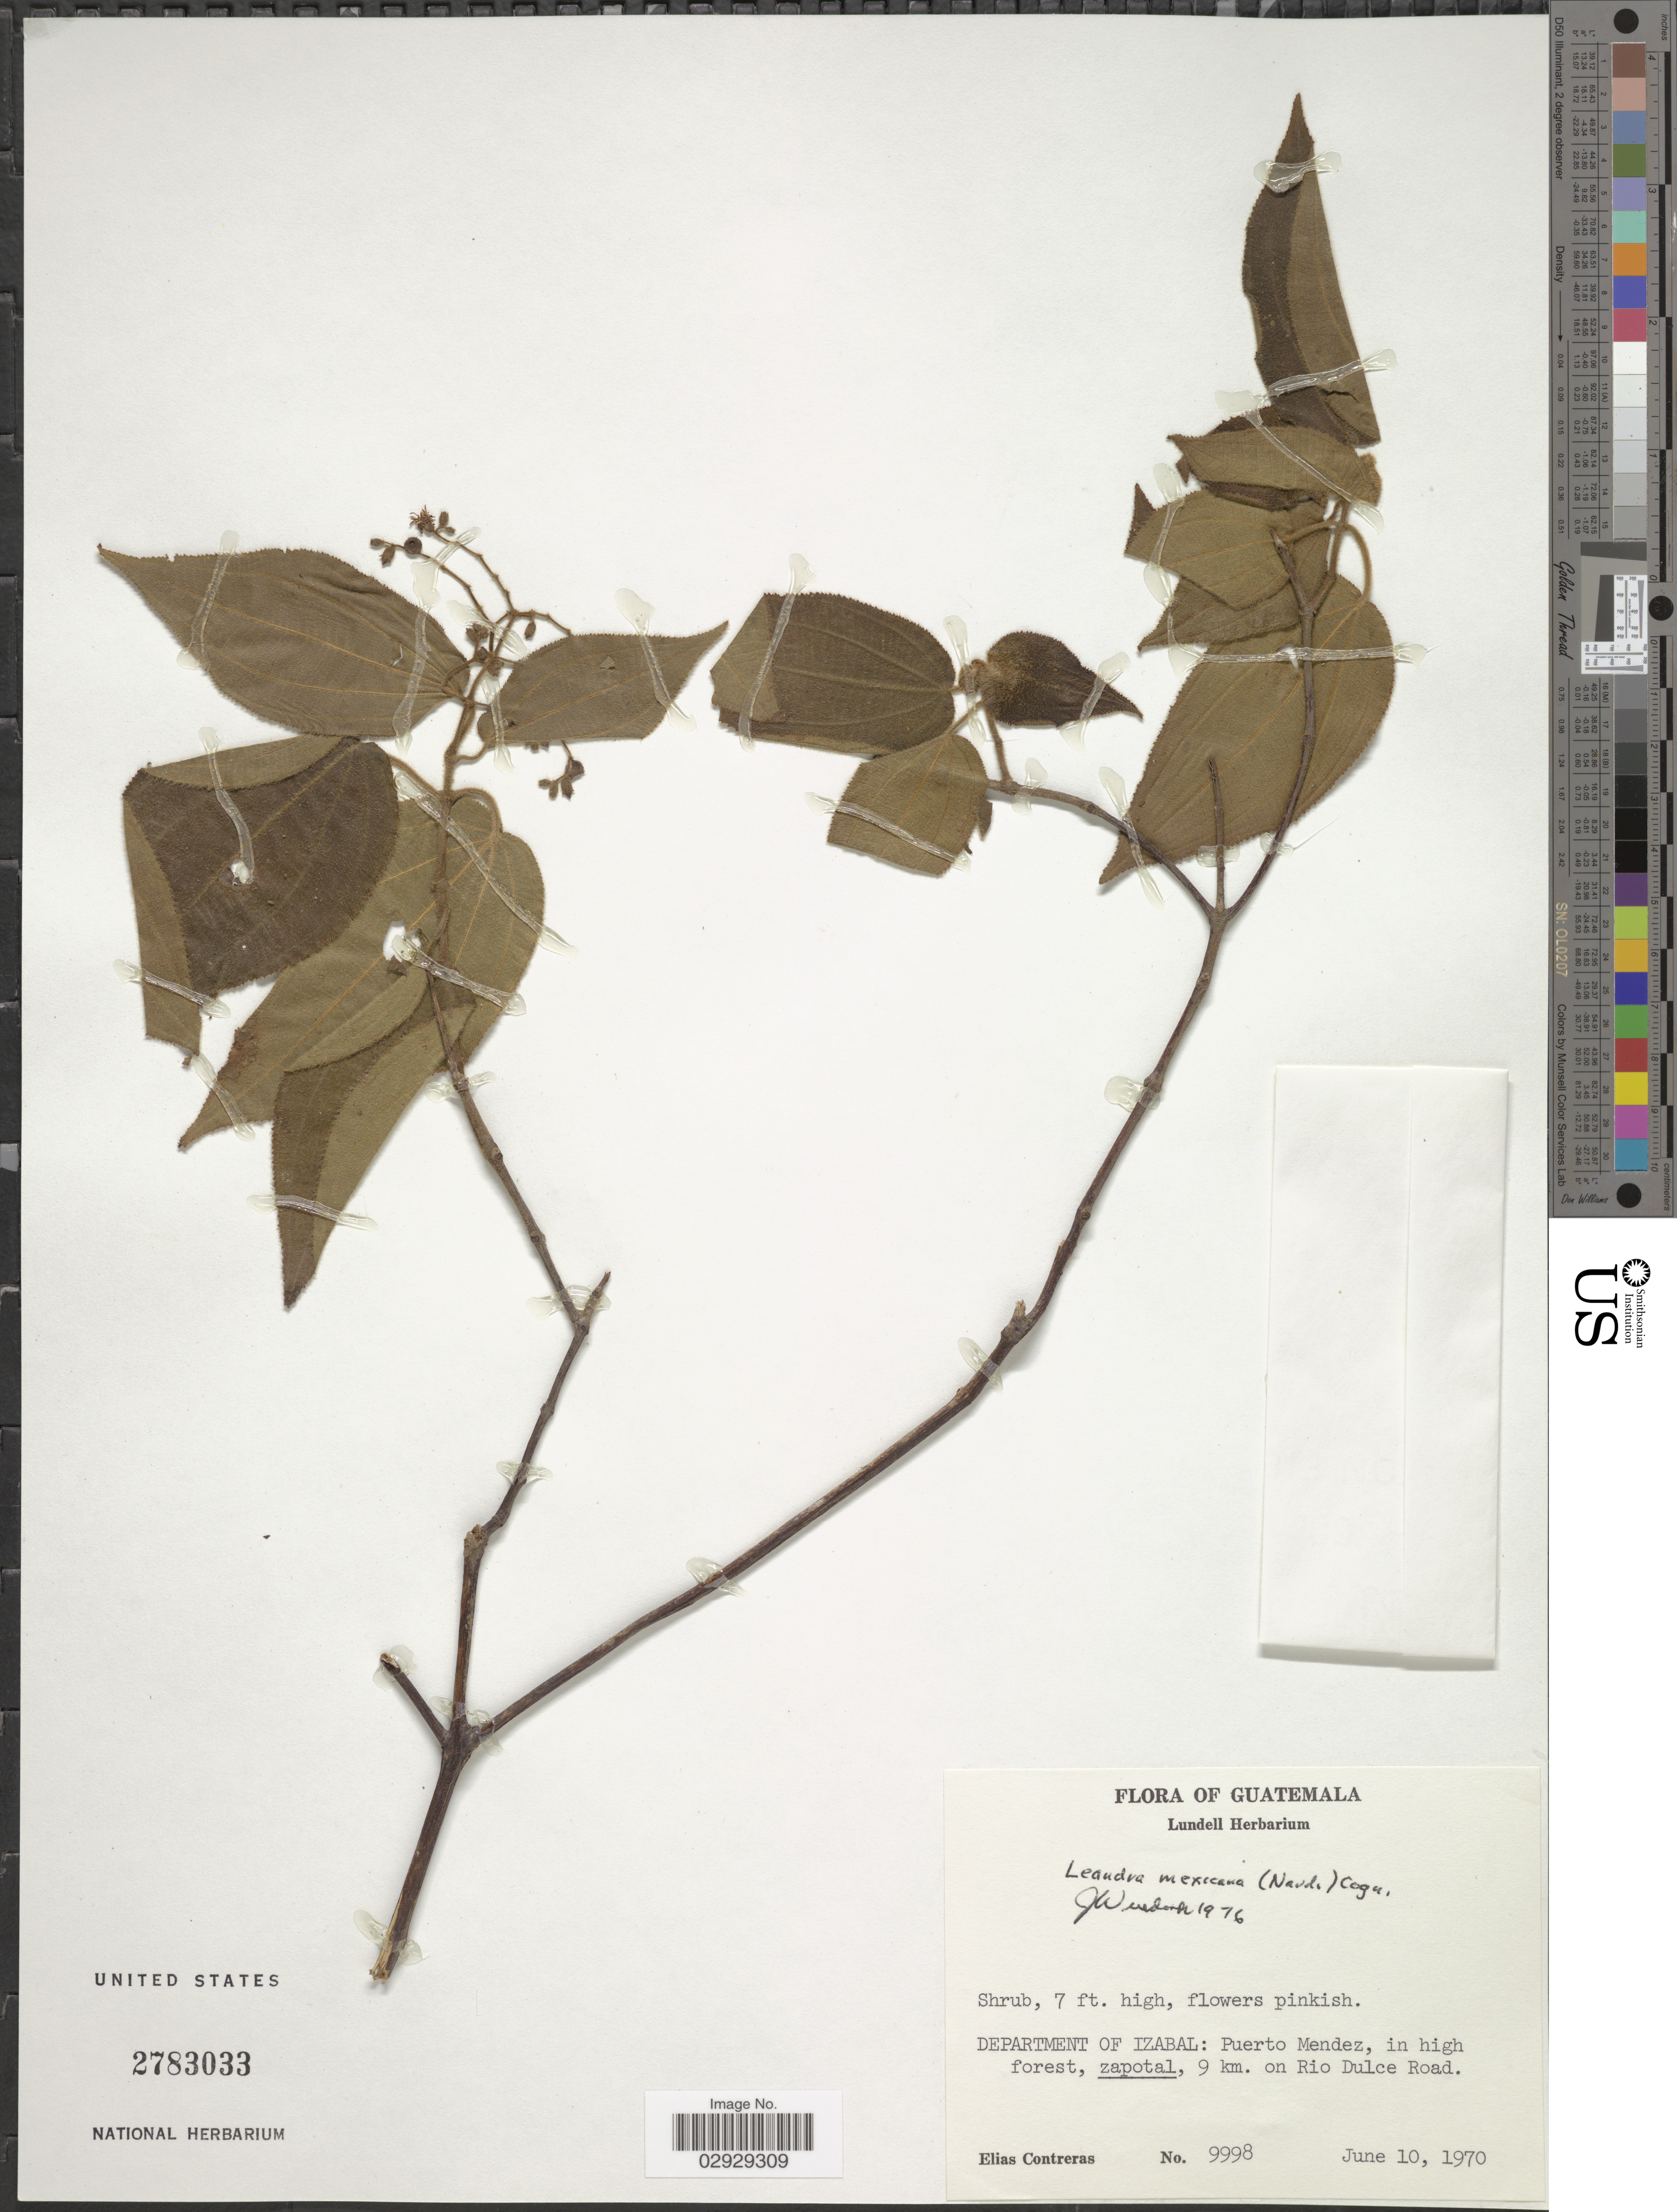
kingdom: Plantae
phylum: Tracheophyta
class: Magnoliopsida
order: Myrtales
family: Melastomataceae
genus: Leandra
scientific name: Leandra mexicana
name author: (Naudin) Cogn.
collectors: E. Contreras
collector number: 9998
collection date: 1970-06-10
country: Guatemala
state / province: Izabal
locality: Department of Izabal: Puerto Mendez, in high forest, zapotal, 9 km. on Rio Dulce Road.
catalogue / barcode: US 2783033